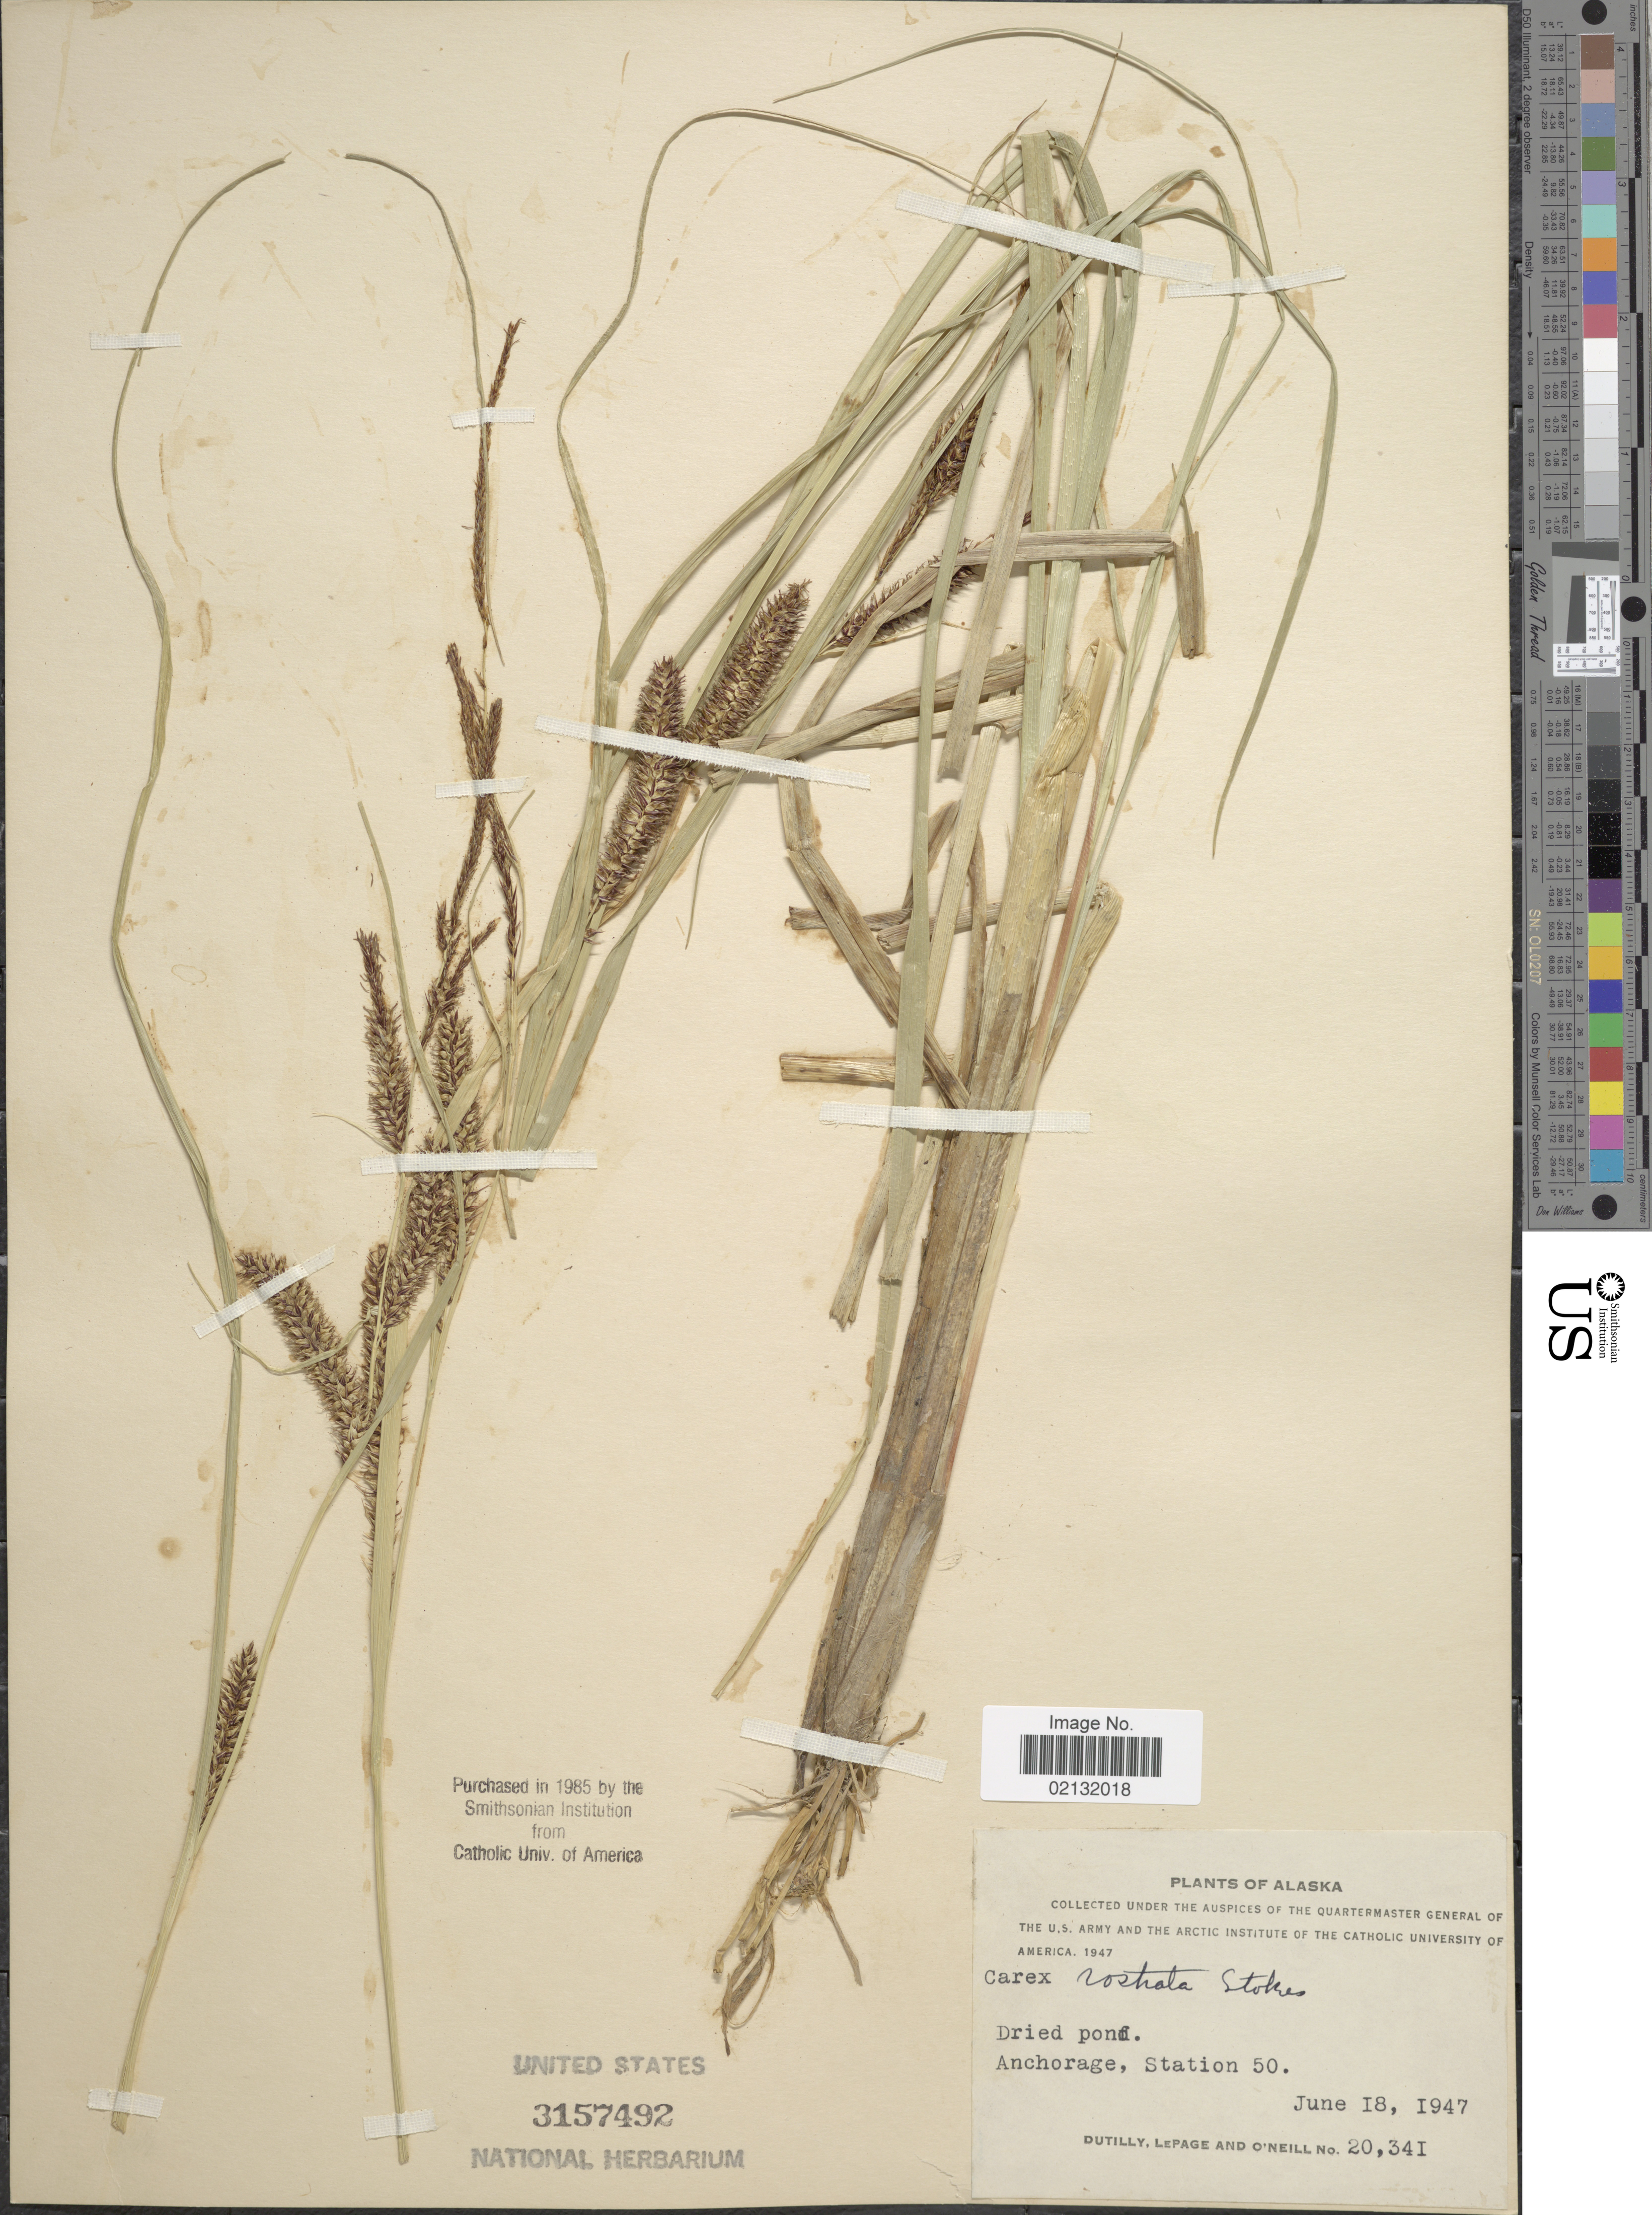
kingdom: Plantae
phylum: Tracheophyta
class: Liliopsida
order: Poales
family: Cyperaceae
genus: Carex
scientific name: Carex rostrata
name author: Stokes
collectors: -. Dutilly, -. LePage & O' Neill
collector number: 20341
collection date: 1947-06-18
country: United States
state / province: Alaska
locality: Anchorage, Station 50.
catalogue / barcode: US 3157492